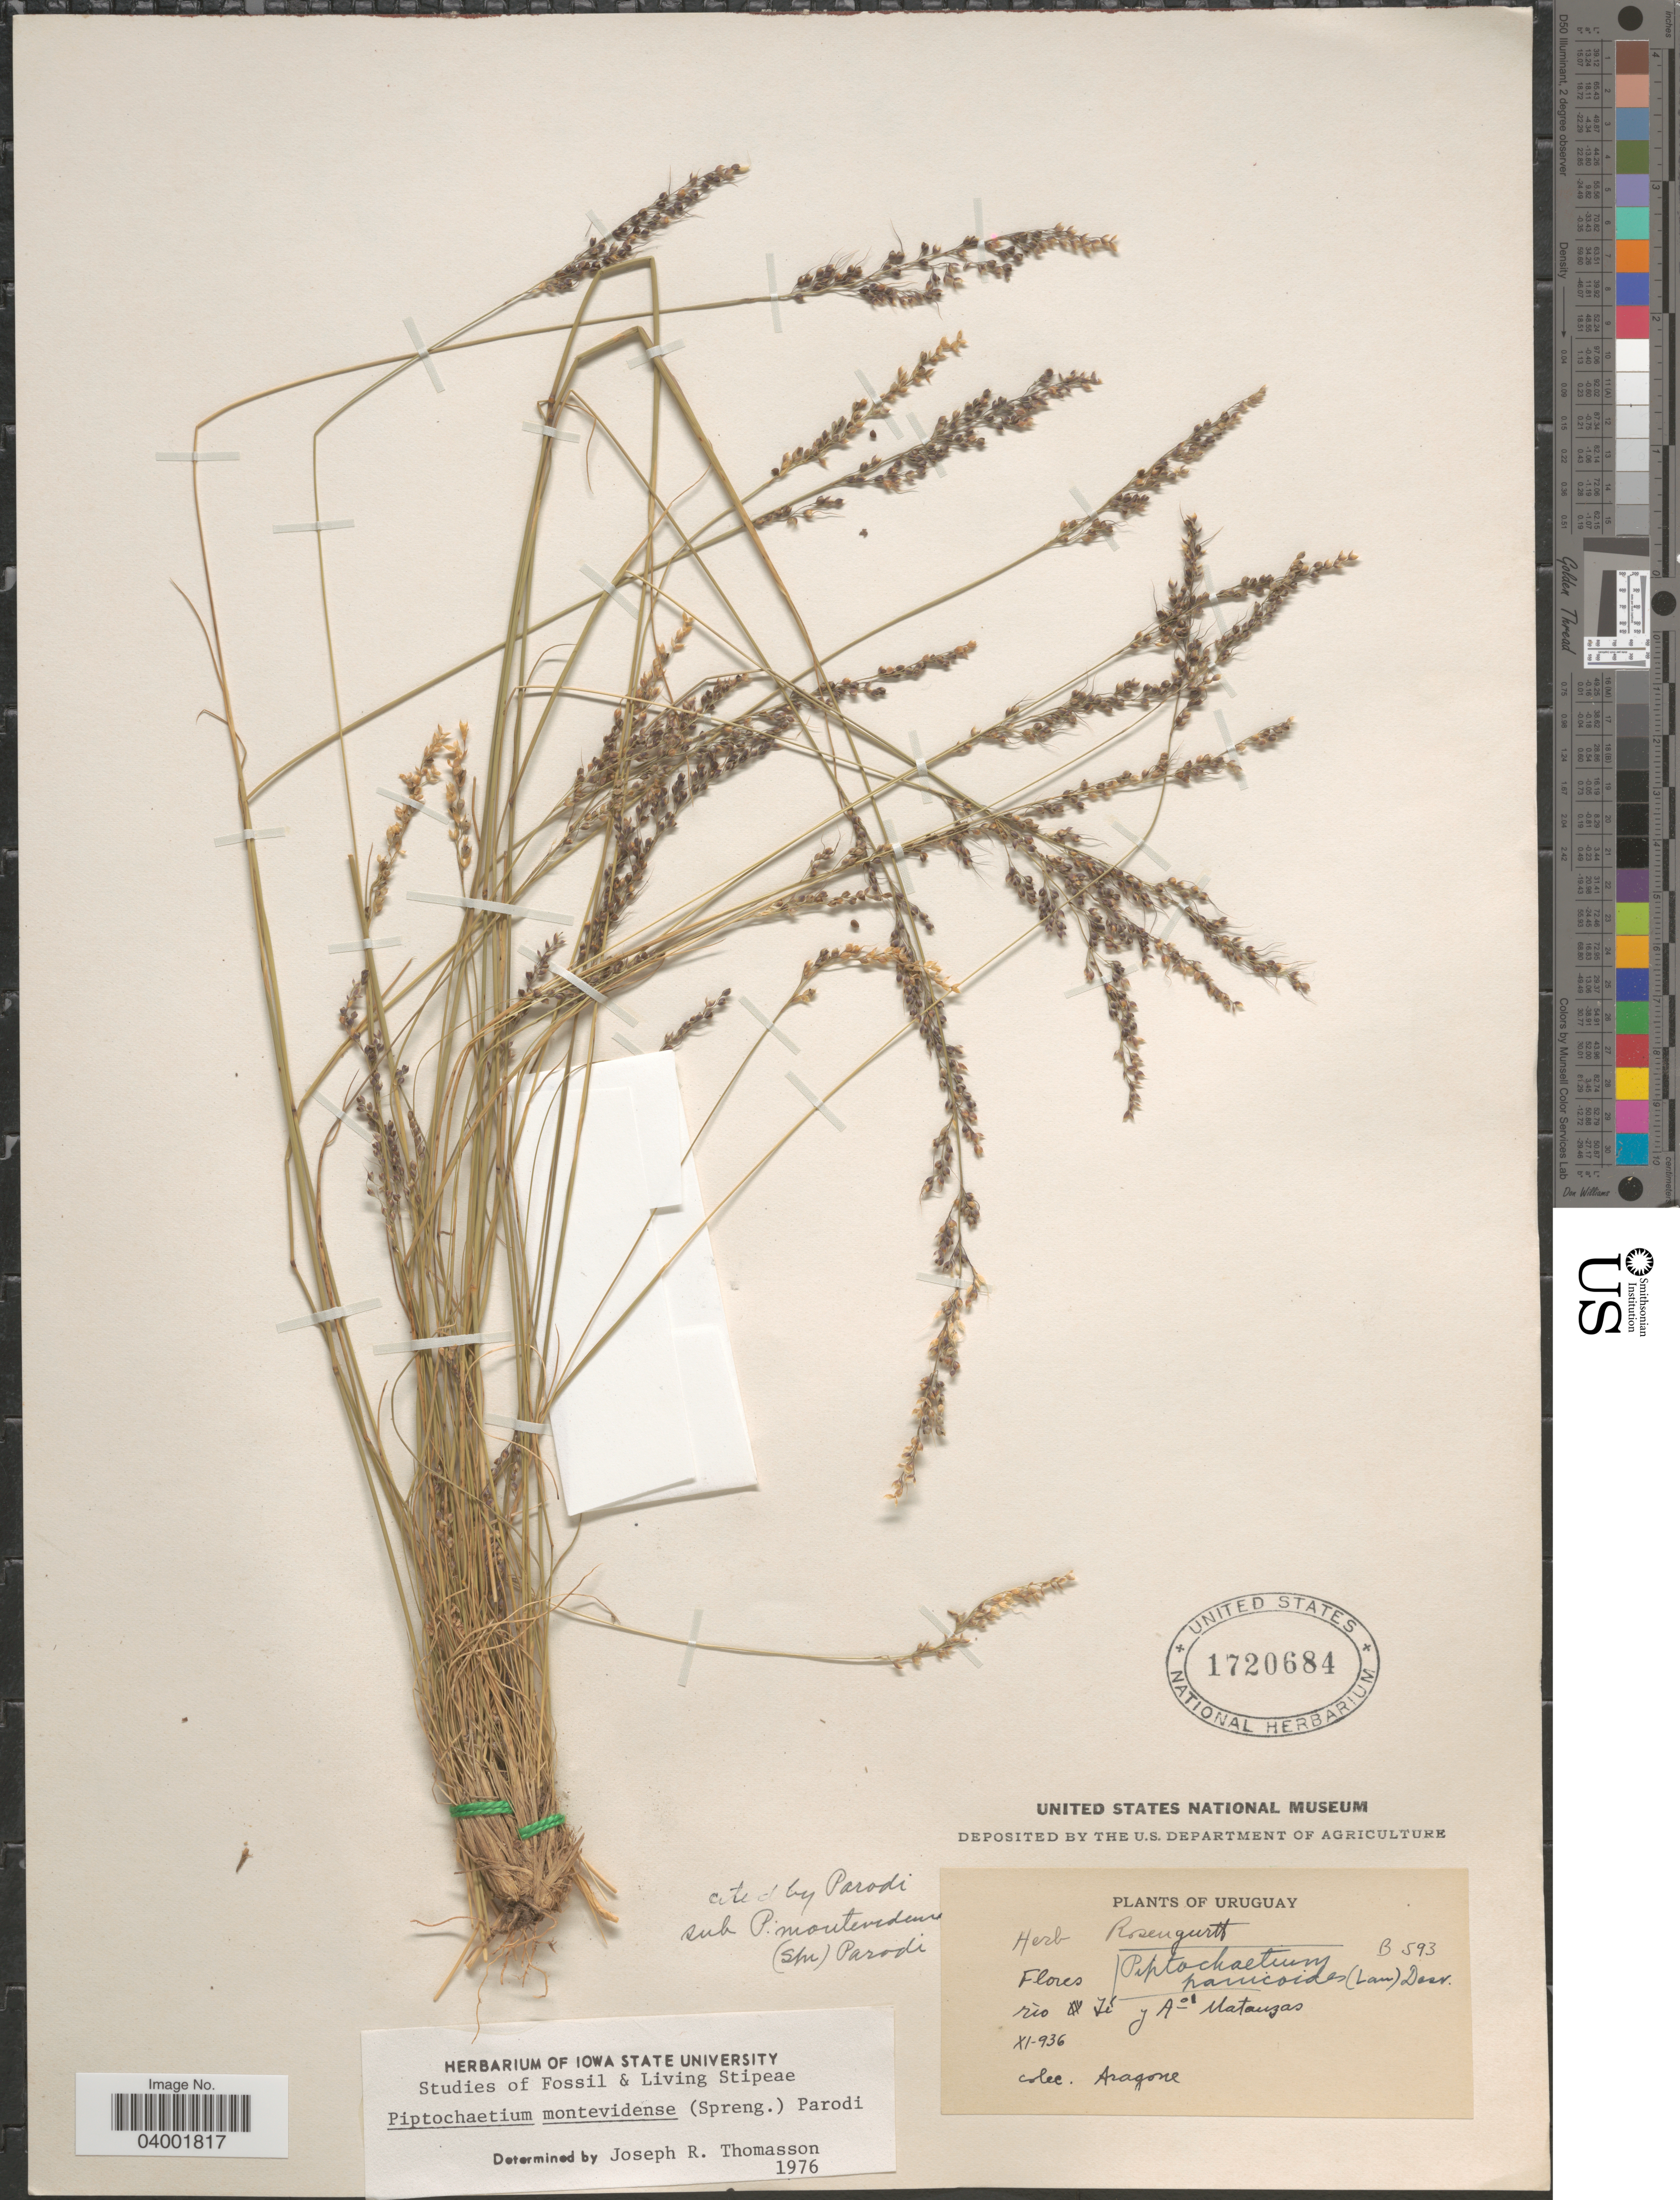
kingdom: Plantae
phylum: Tracheophyta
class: Liliopsida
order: Poales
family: Poaceae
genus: Piptochaetium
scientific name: Piptochaetium montevidense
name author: (Spreng.) Parodi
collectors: -- Aragone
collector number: B593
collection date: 1936-11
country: Uruguay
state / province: Flores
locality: Rìo Yí y Ao Matanzas.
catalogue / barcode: US 1720684